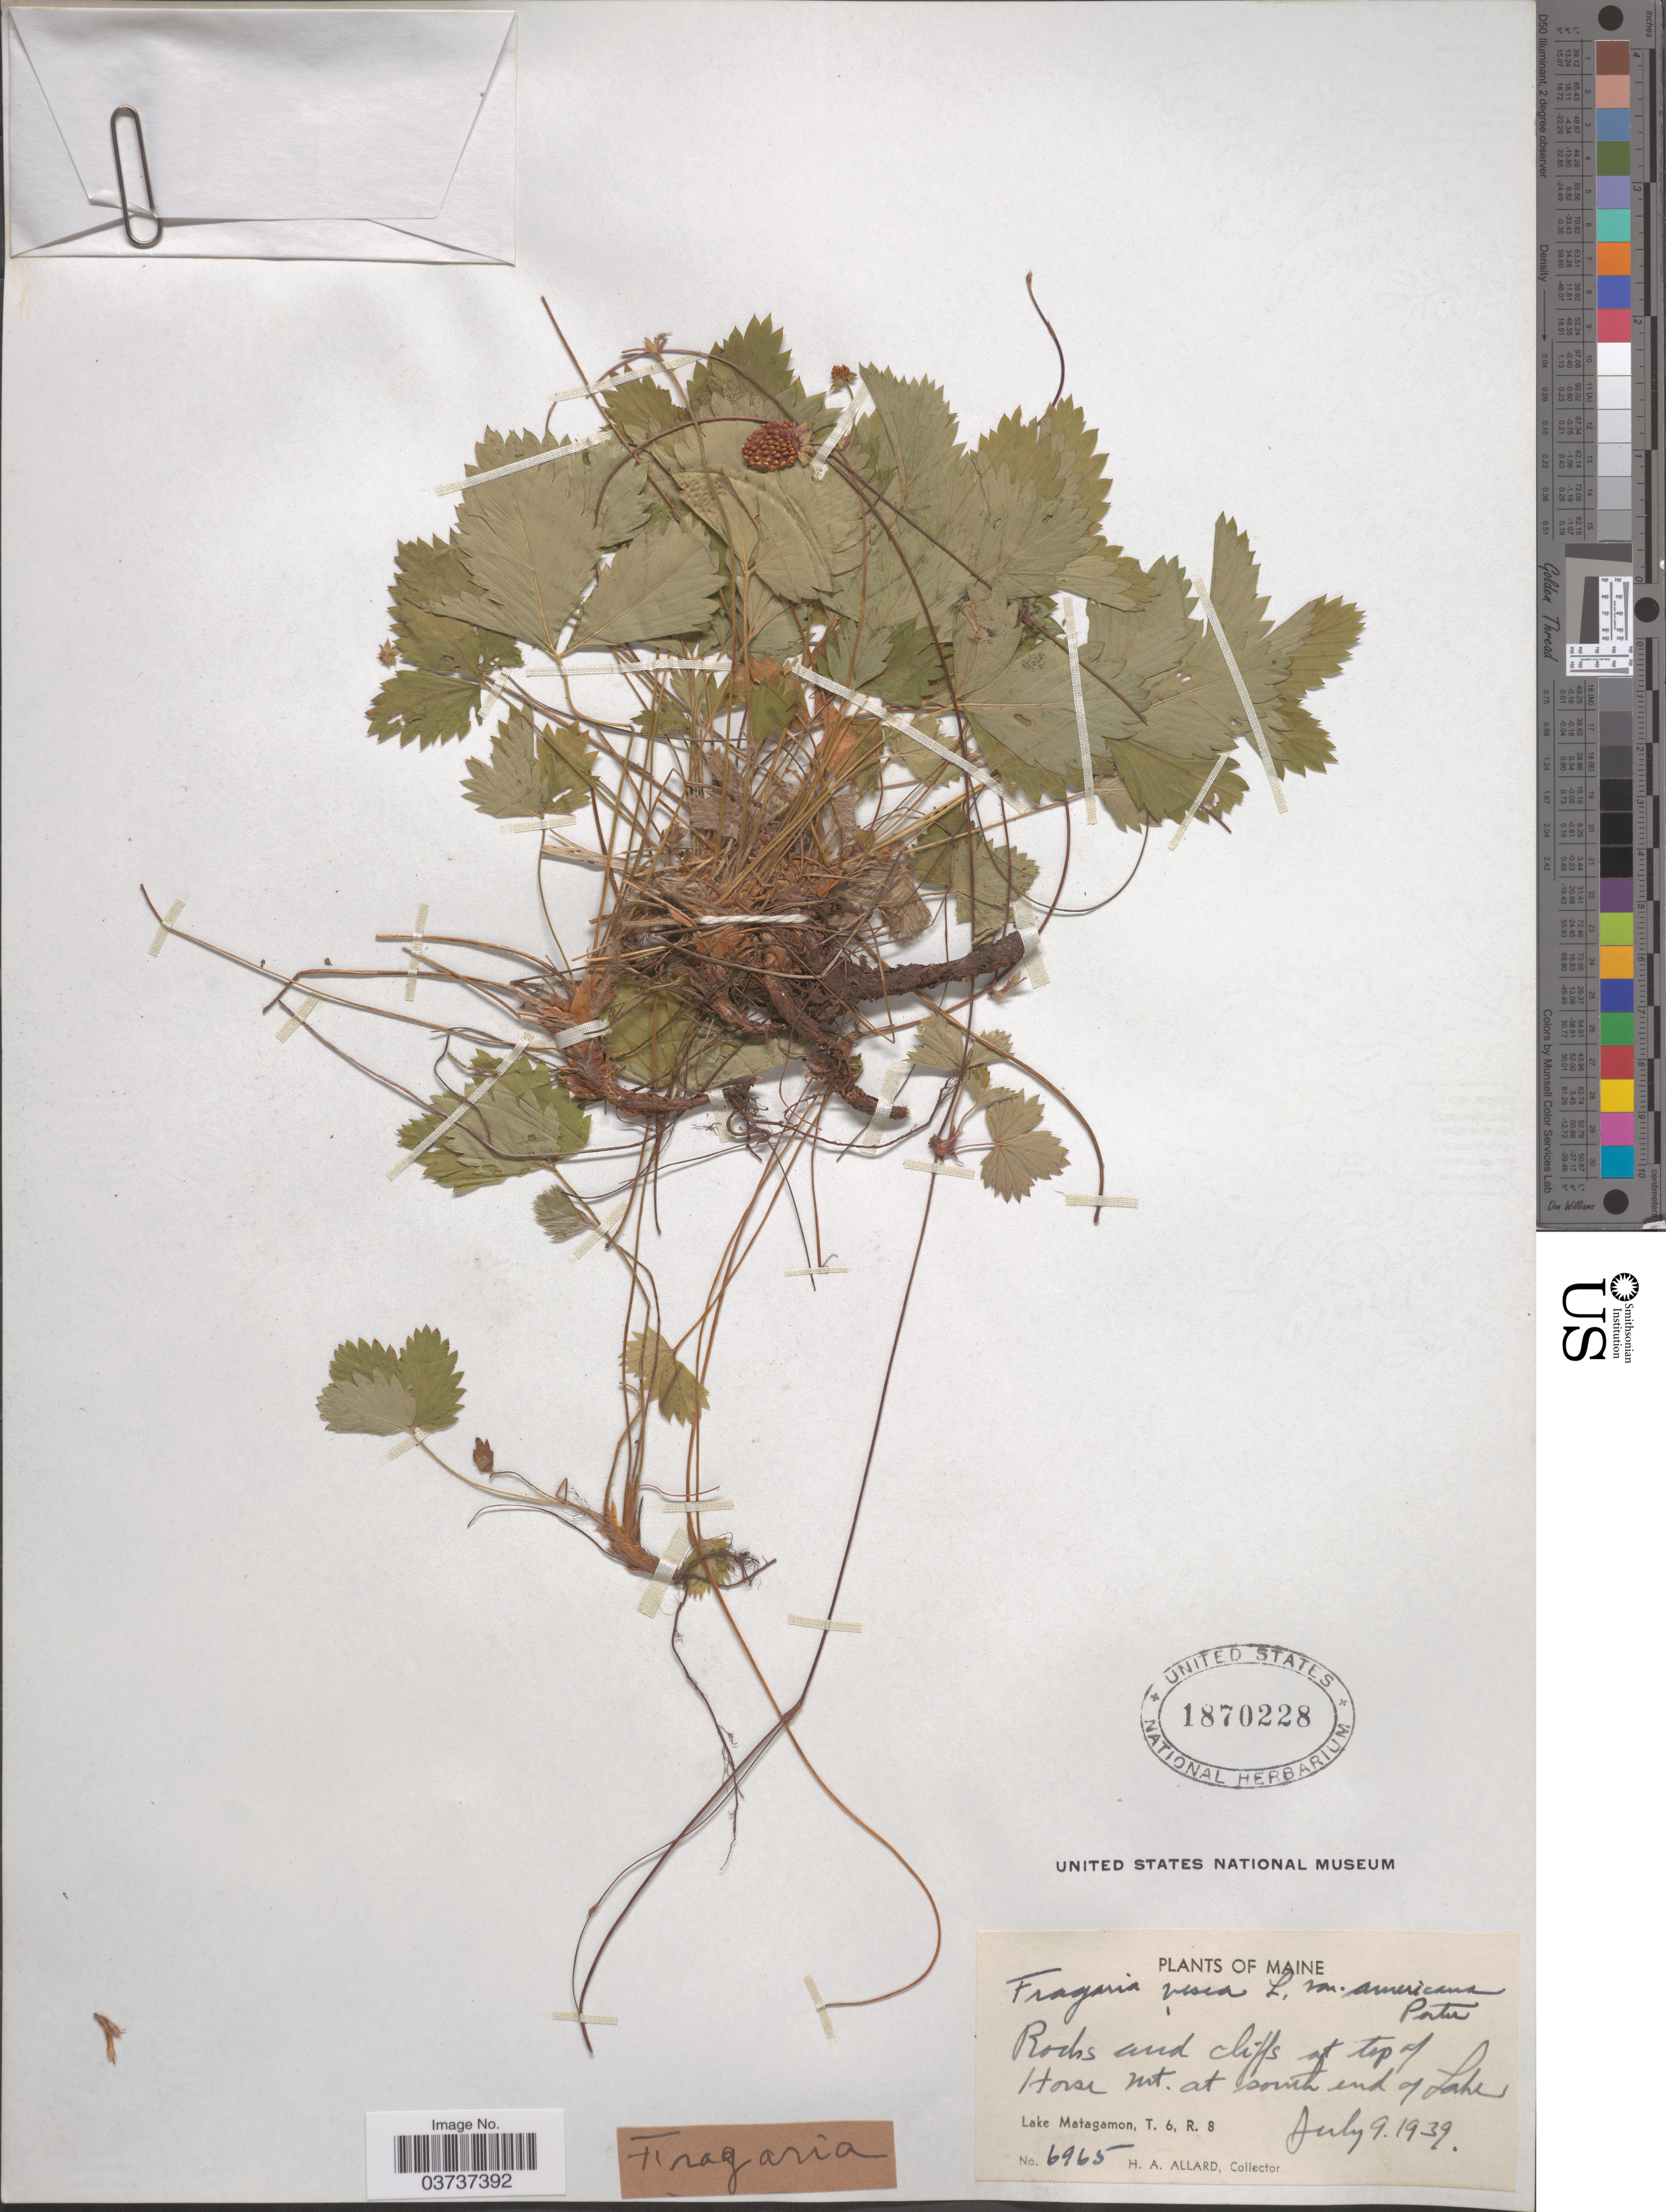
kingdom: Plantae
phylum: Tracheophyta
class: Magnoliopsida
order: Rosales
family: Rosaceae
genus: Fragaria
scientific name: Fragaria vesca subsp. americana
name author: (Porter) Staudt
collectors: H. A. Allard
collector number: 6965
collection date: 1939-07-09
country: United States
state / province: Maine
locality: Rocks and cliffs at top of Horse Mt. at south end of Lake. Lake Matagamon, T. 6, R. 8.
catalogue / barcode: US 1870228